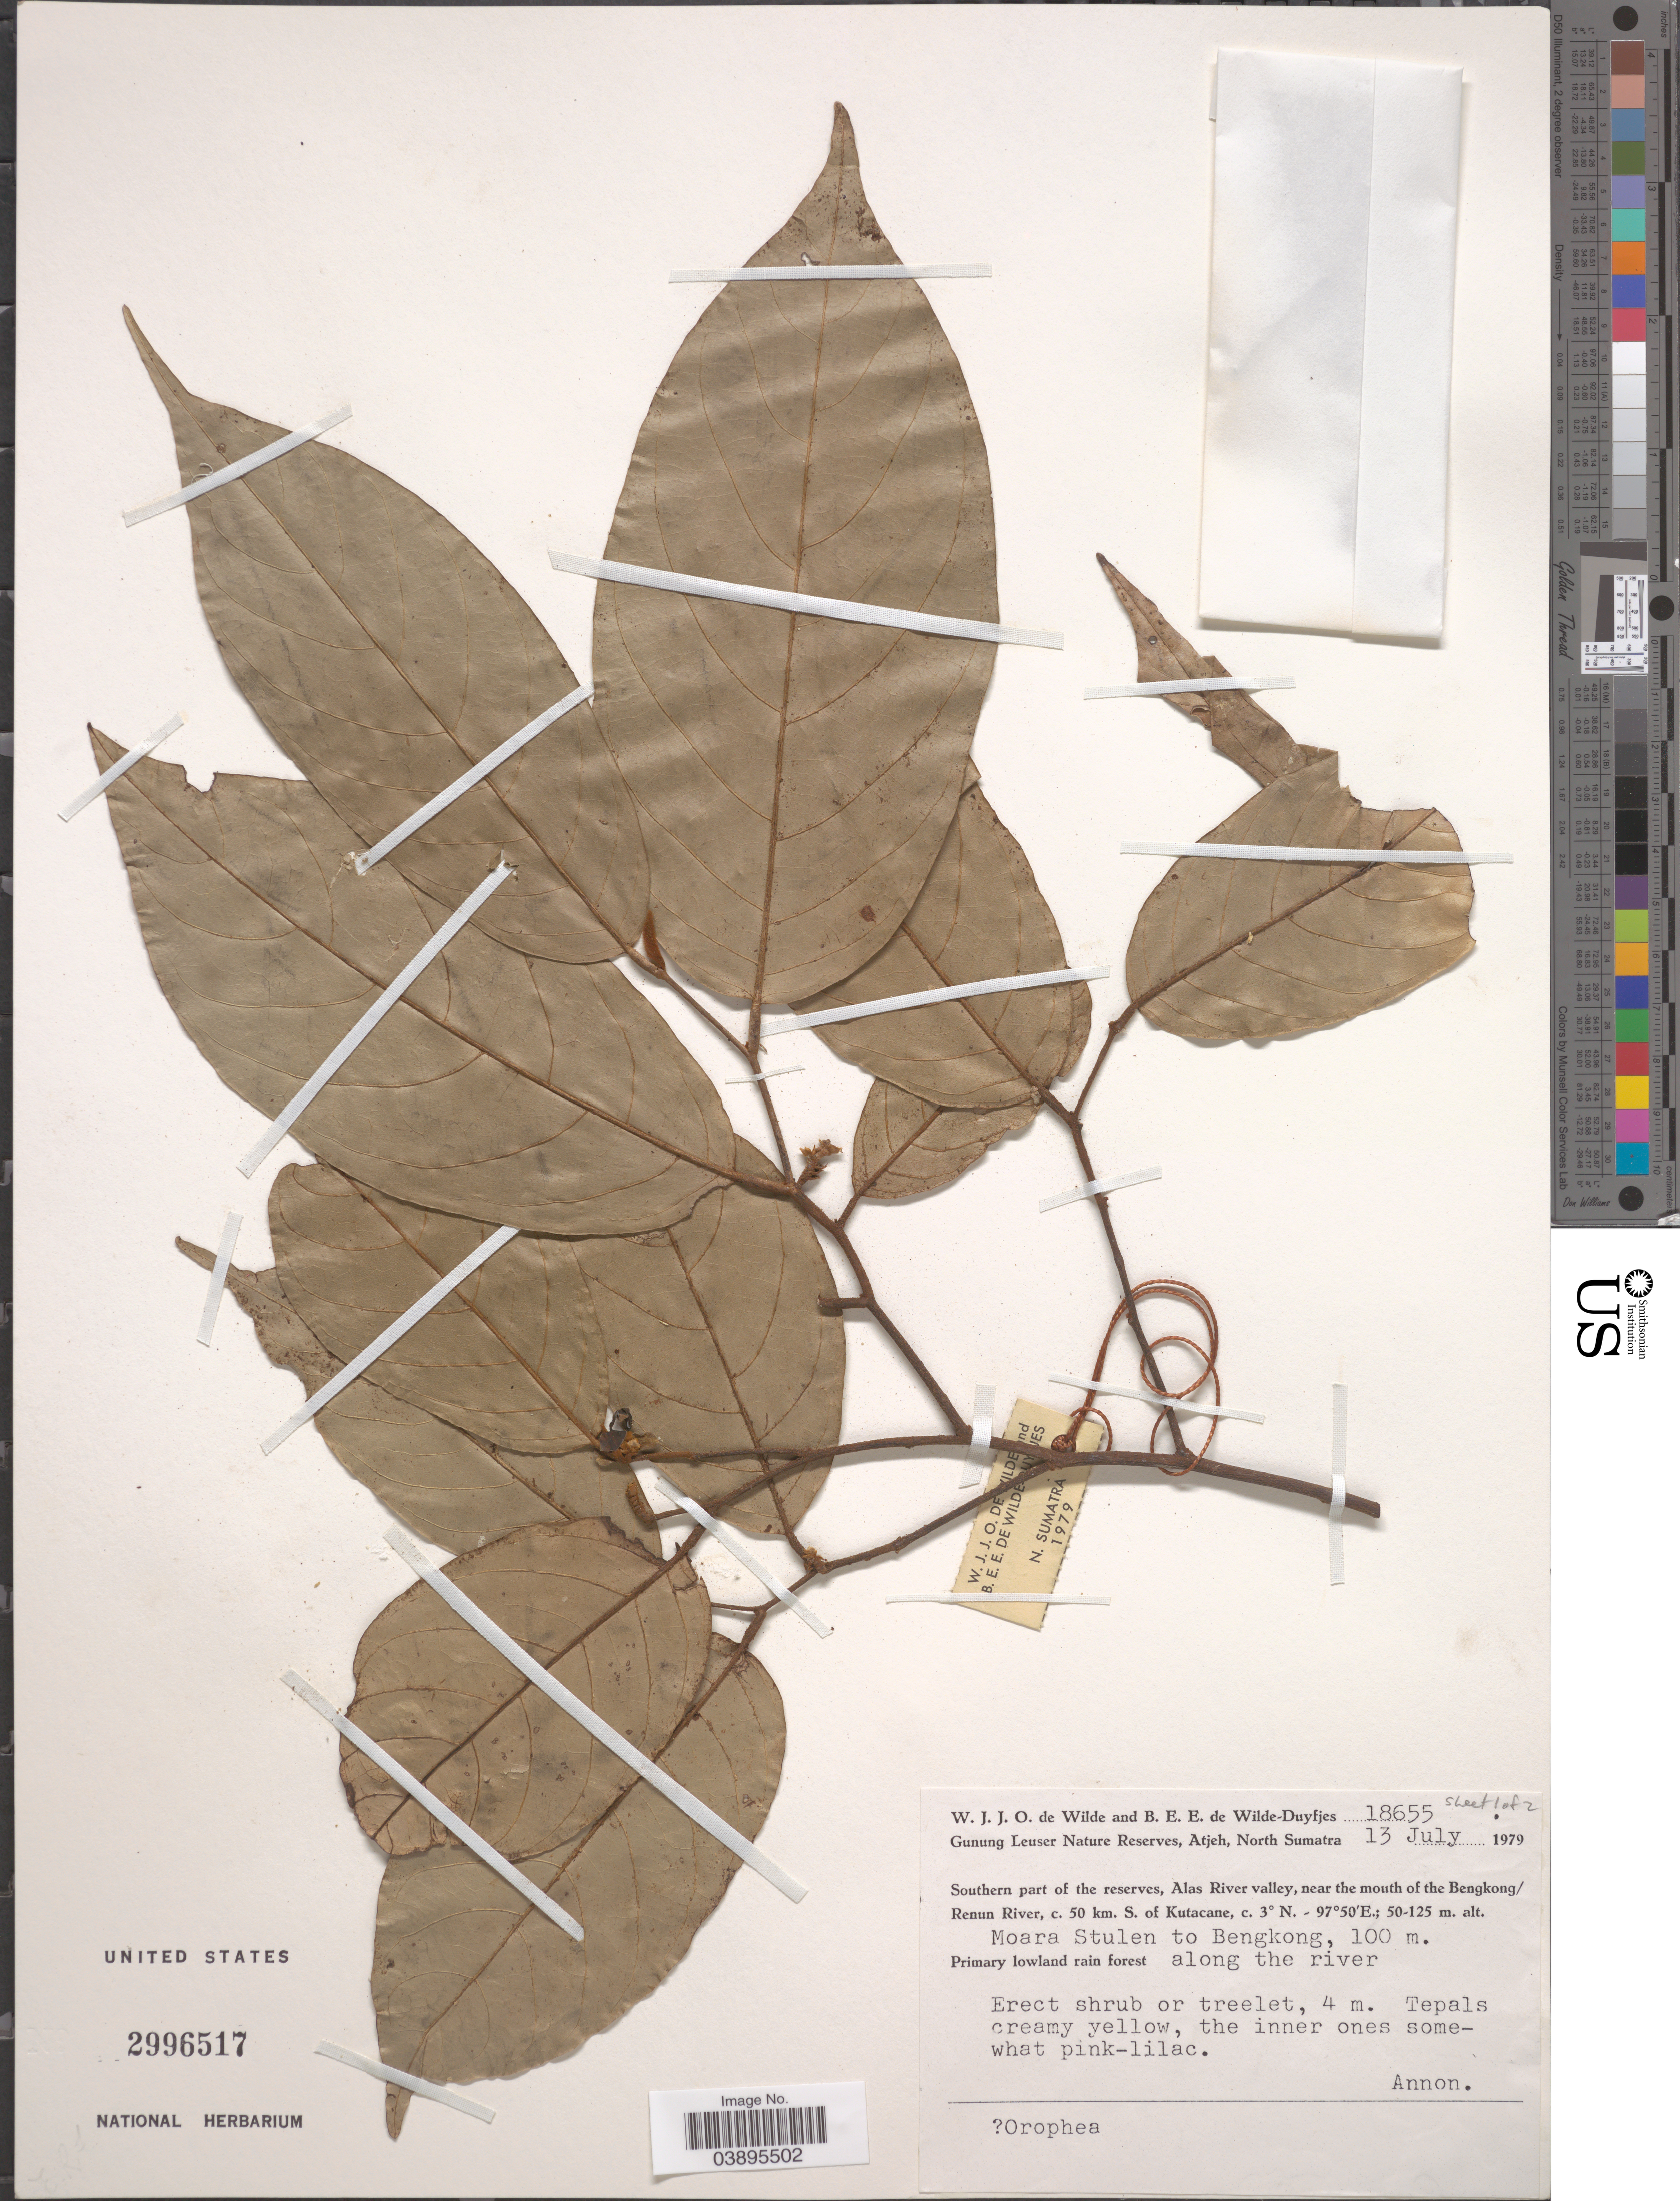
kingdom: Plantae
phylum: Tracheophyta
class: Magnoliopsida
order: Magnoliales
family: Annonaceae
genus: Orophea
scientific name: Orophea sp.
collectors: W. J. de Wilde & B. E. de Wilde-Duyfjes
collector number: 18655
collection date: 1979-07-13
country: Indonesia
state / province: Sumatra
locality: Gunung Leuser Nature Reserve, Atjeh, North Sumatra. Southern part of the reserves, Alas River valley, near the mouth of the Bengkong/Renun River, c. 50 km. S. of Kutacane. Moara Stulen to Bengkong, along the river.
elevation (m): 100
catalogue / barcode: US 2996517